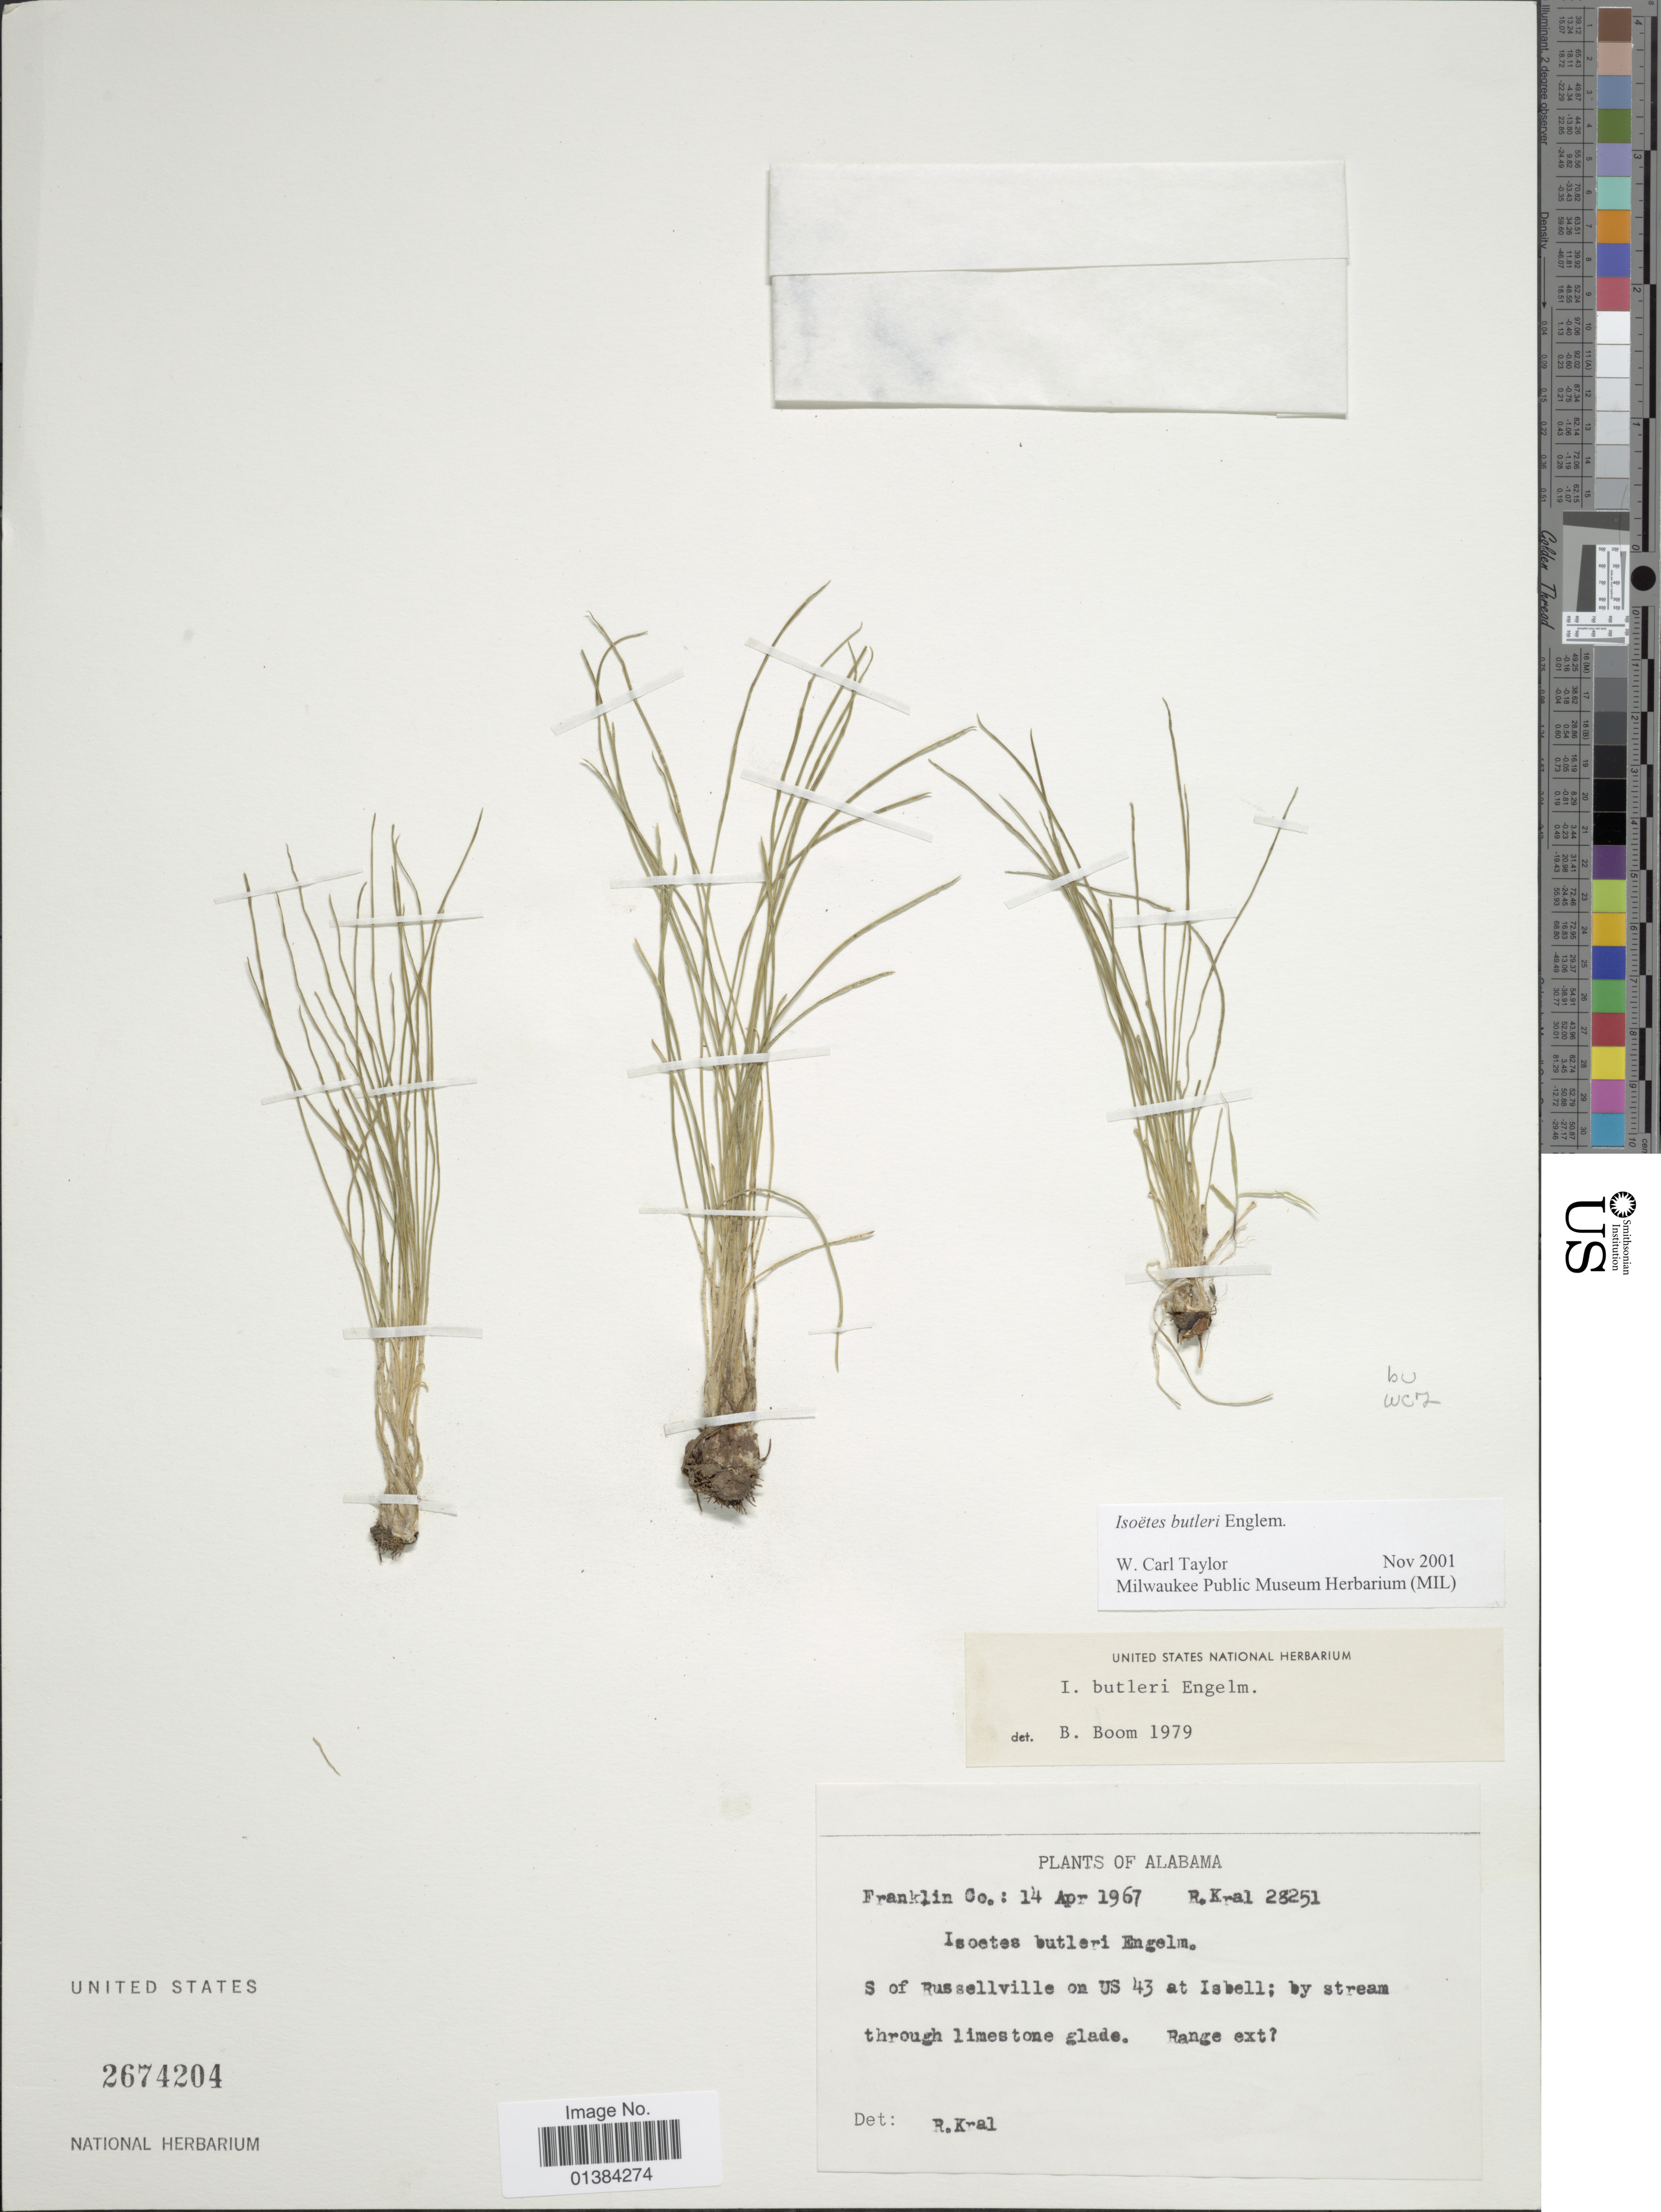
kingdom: Plantae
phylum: Tracheophyta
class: Lycopodiopsida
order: Isoetales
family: Isoetaceae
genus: Isoetes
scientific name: Isoetes butleri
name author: Engelm.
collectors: R. Kral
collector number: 28251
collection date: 1967-04-14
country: United States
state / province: Alabama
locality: Franklin Co. S of Russellville on US 43 at Isbell.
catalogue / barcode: US 2674204